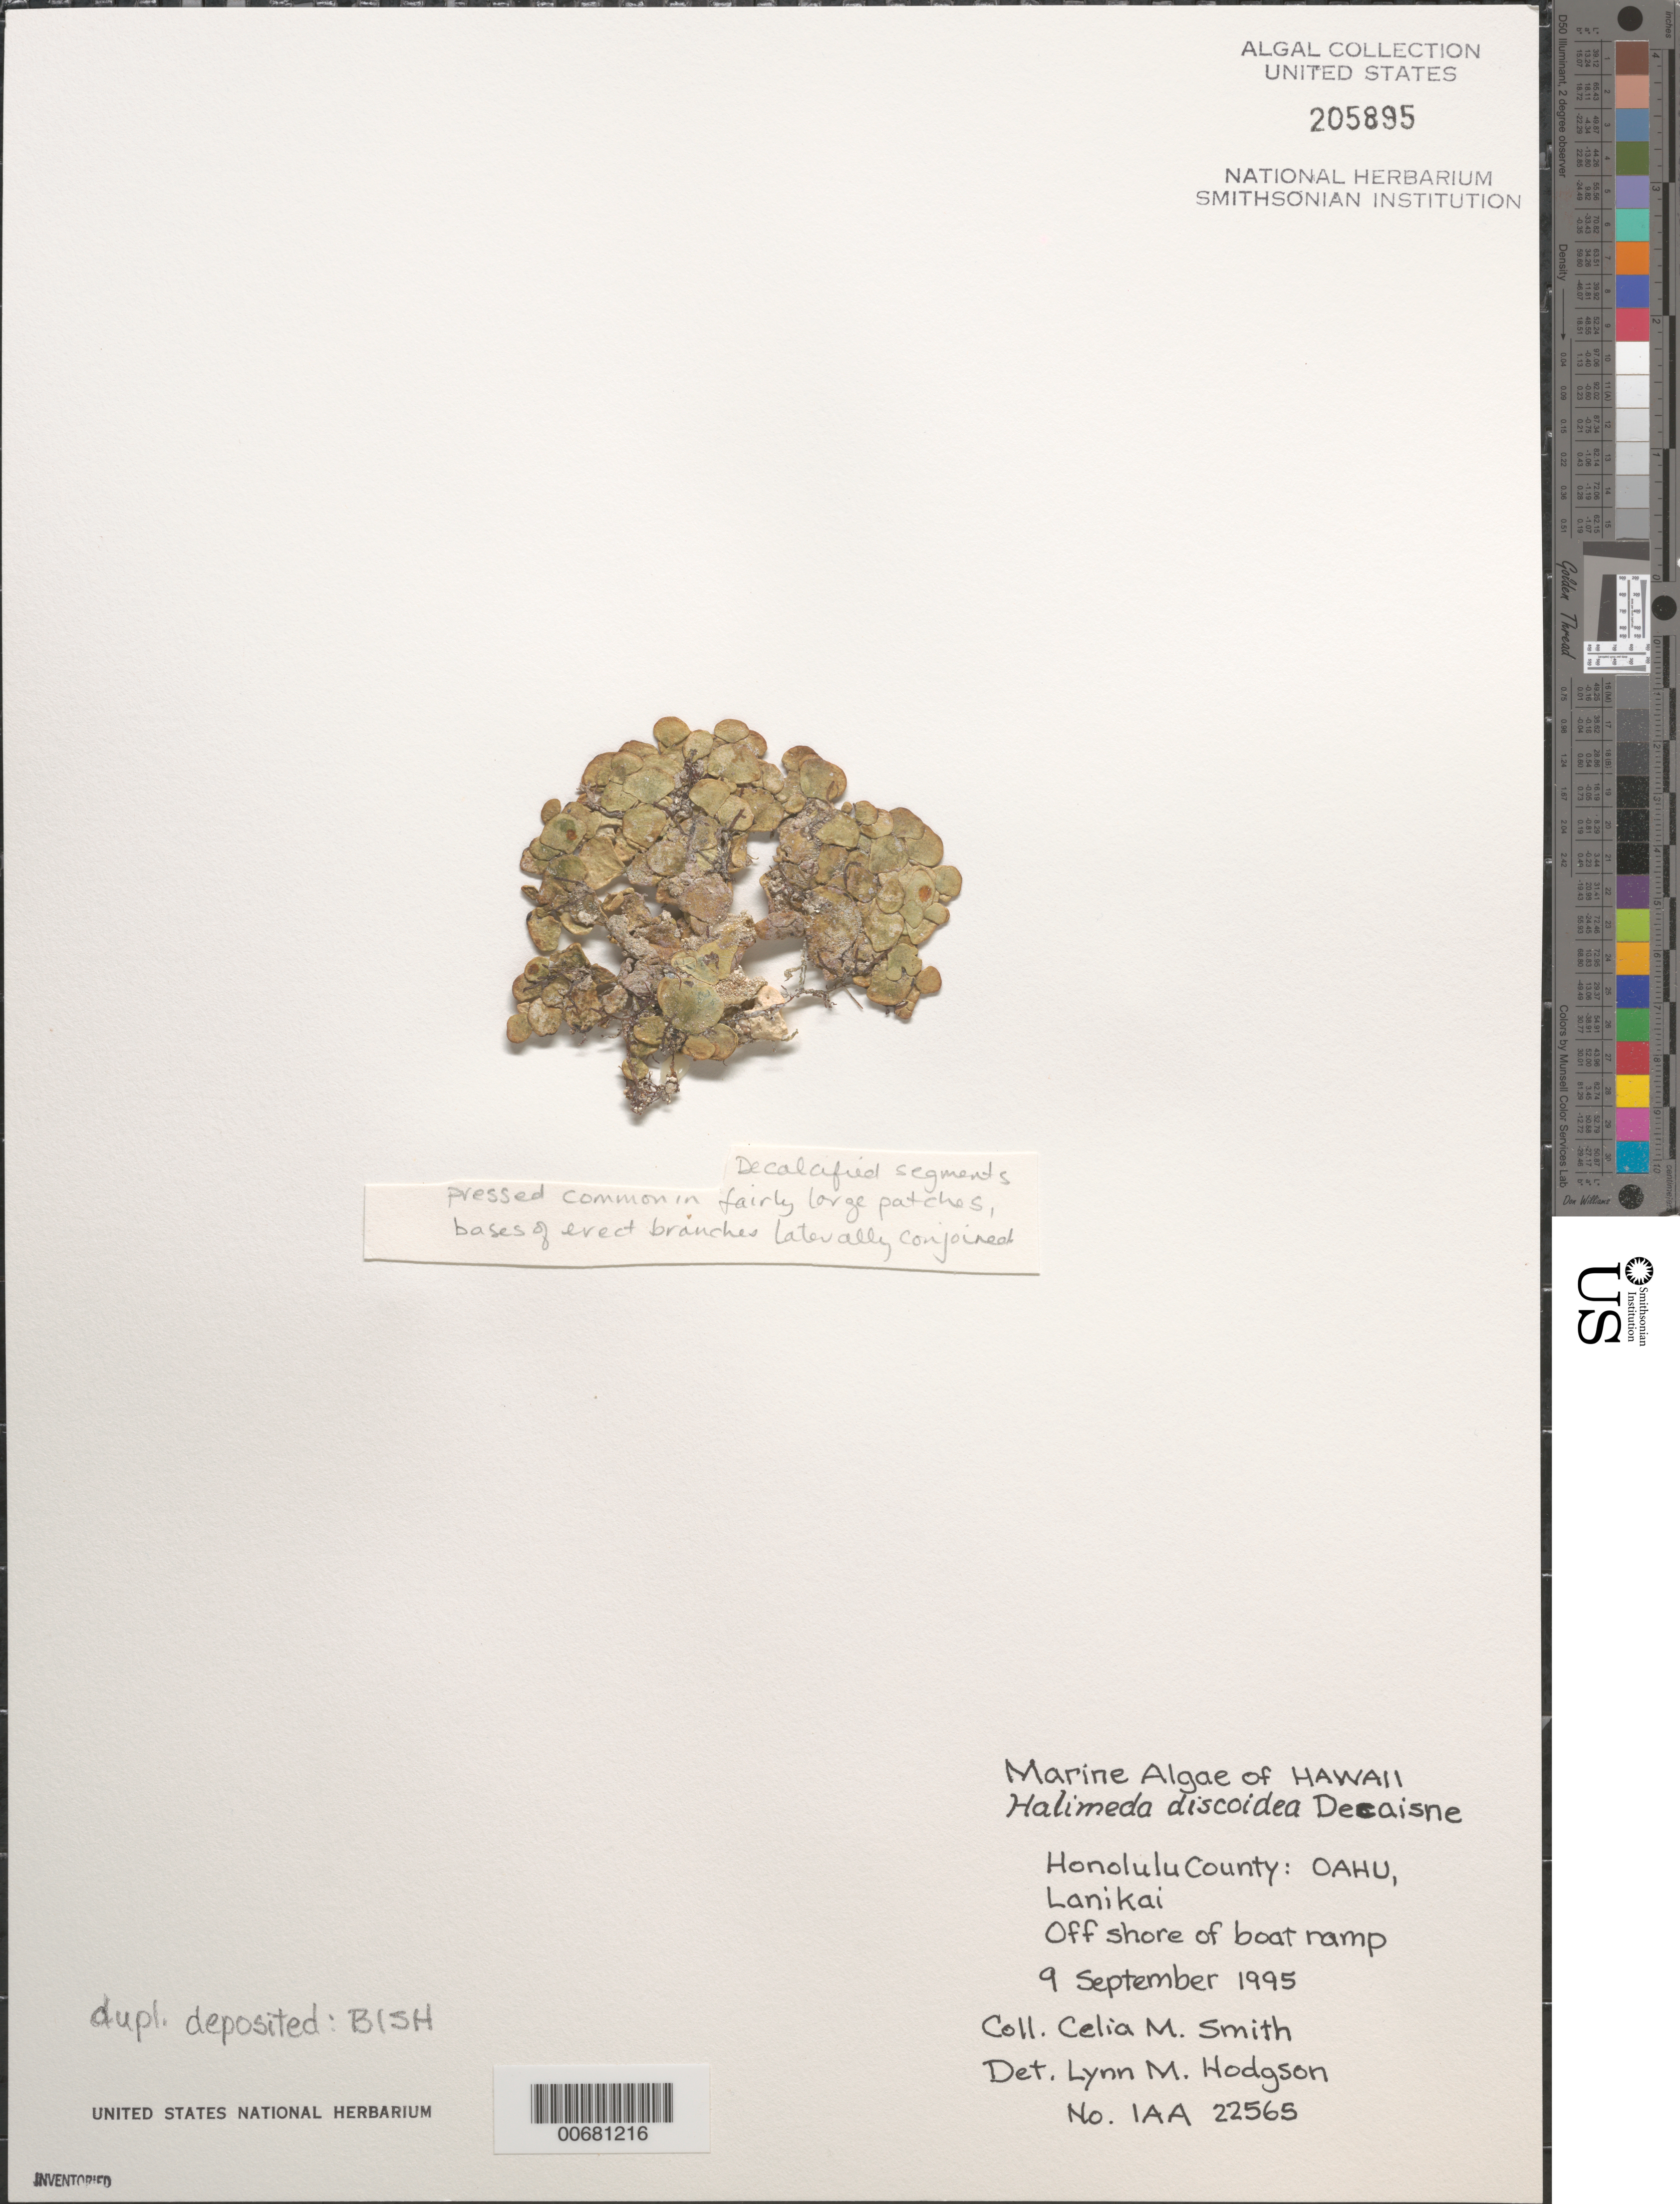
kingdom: Plantae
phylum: Chlorophyta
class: Ulvophyceae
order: Bryopsidales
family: Halimedaceae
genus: Halimeda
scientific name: Halimeda discoidea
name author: Decne.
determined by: Hodgson, L. M.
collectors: C. M. Smith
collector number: IAA 22565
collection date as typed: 09 Sep 1995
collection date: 1995-09-09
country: United States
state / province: Hawaii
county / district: Honolulu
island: Oahu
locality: Lanikai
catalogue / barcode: US 205895